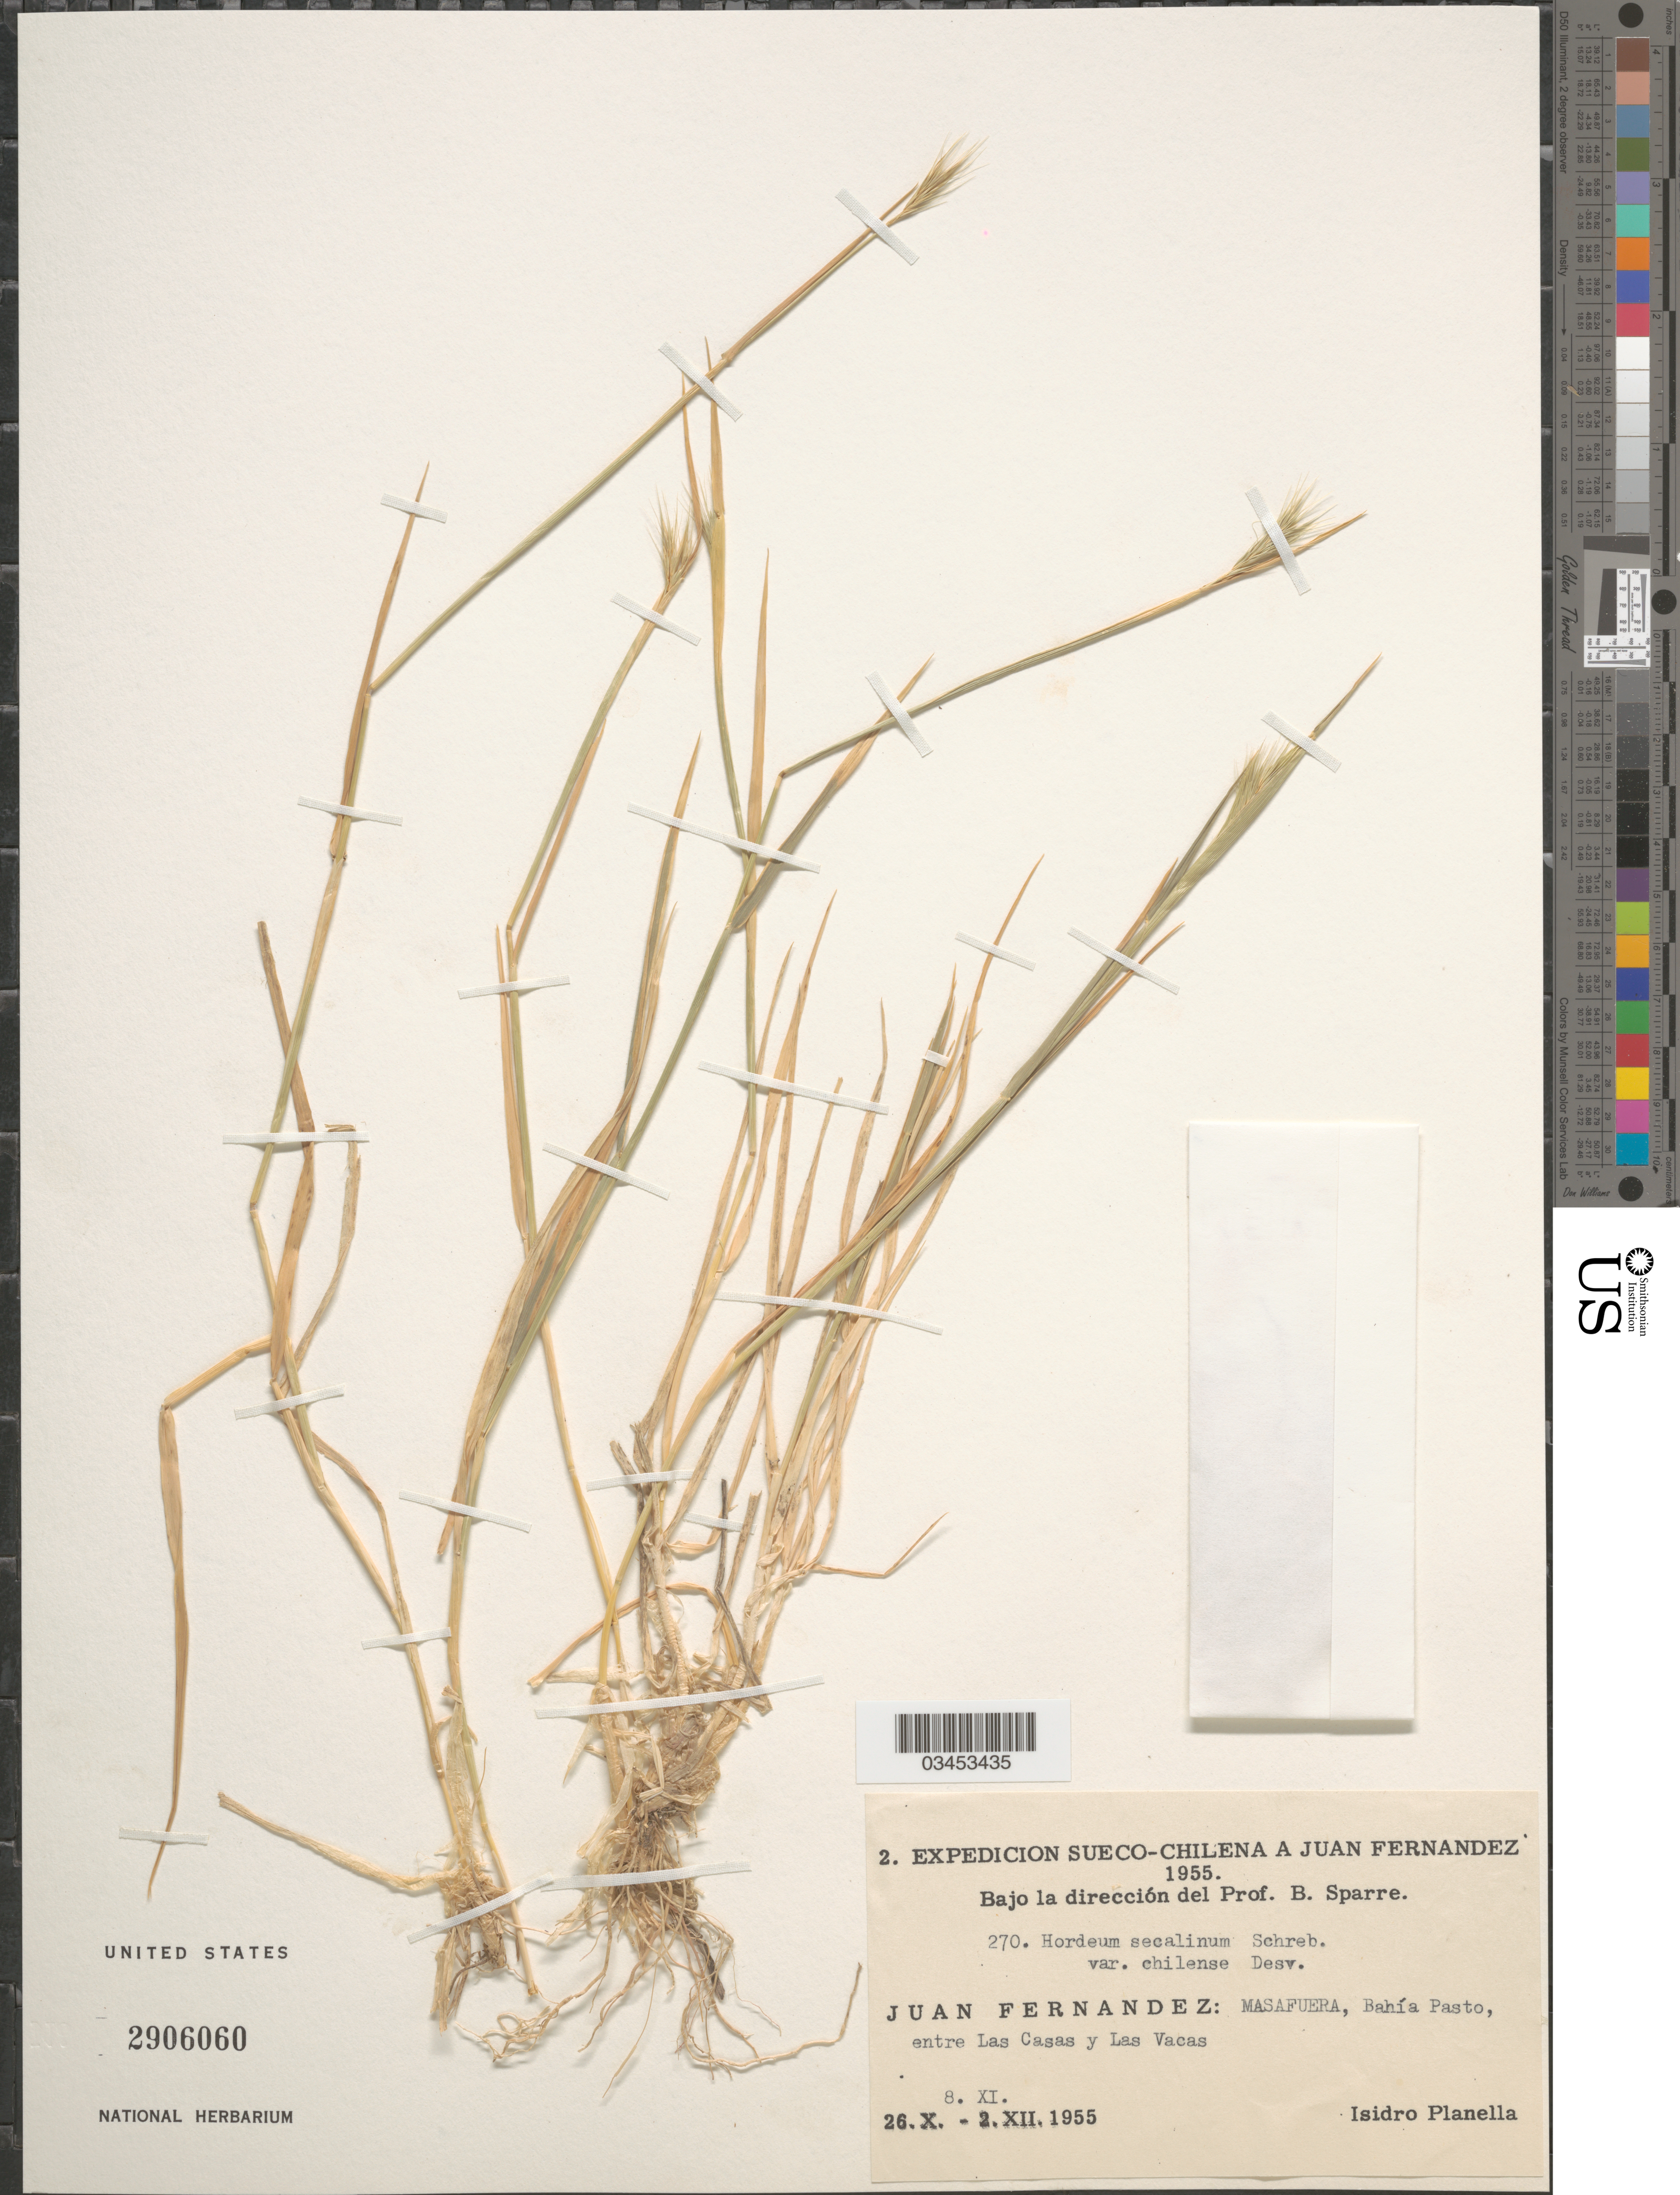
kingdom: Plantae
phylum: Tracheophyta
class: Liliopsida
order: Poales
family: Poaceae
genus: Hordeum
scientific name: Hordeum comosum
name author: J. Presl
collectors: I. Planella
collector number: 270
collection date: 1955-11-08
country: Chile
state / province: Valparaíso (V)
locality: Expedicion Sueco-Chilena a Juan Fernandez 1955. Juan Fernandez: Masafuera, Bahía Pasto, entre Las Casas y Las Vacas.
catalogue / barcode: US 2906060